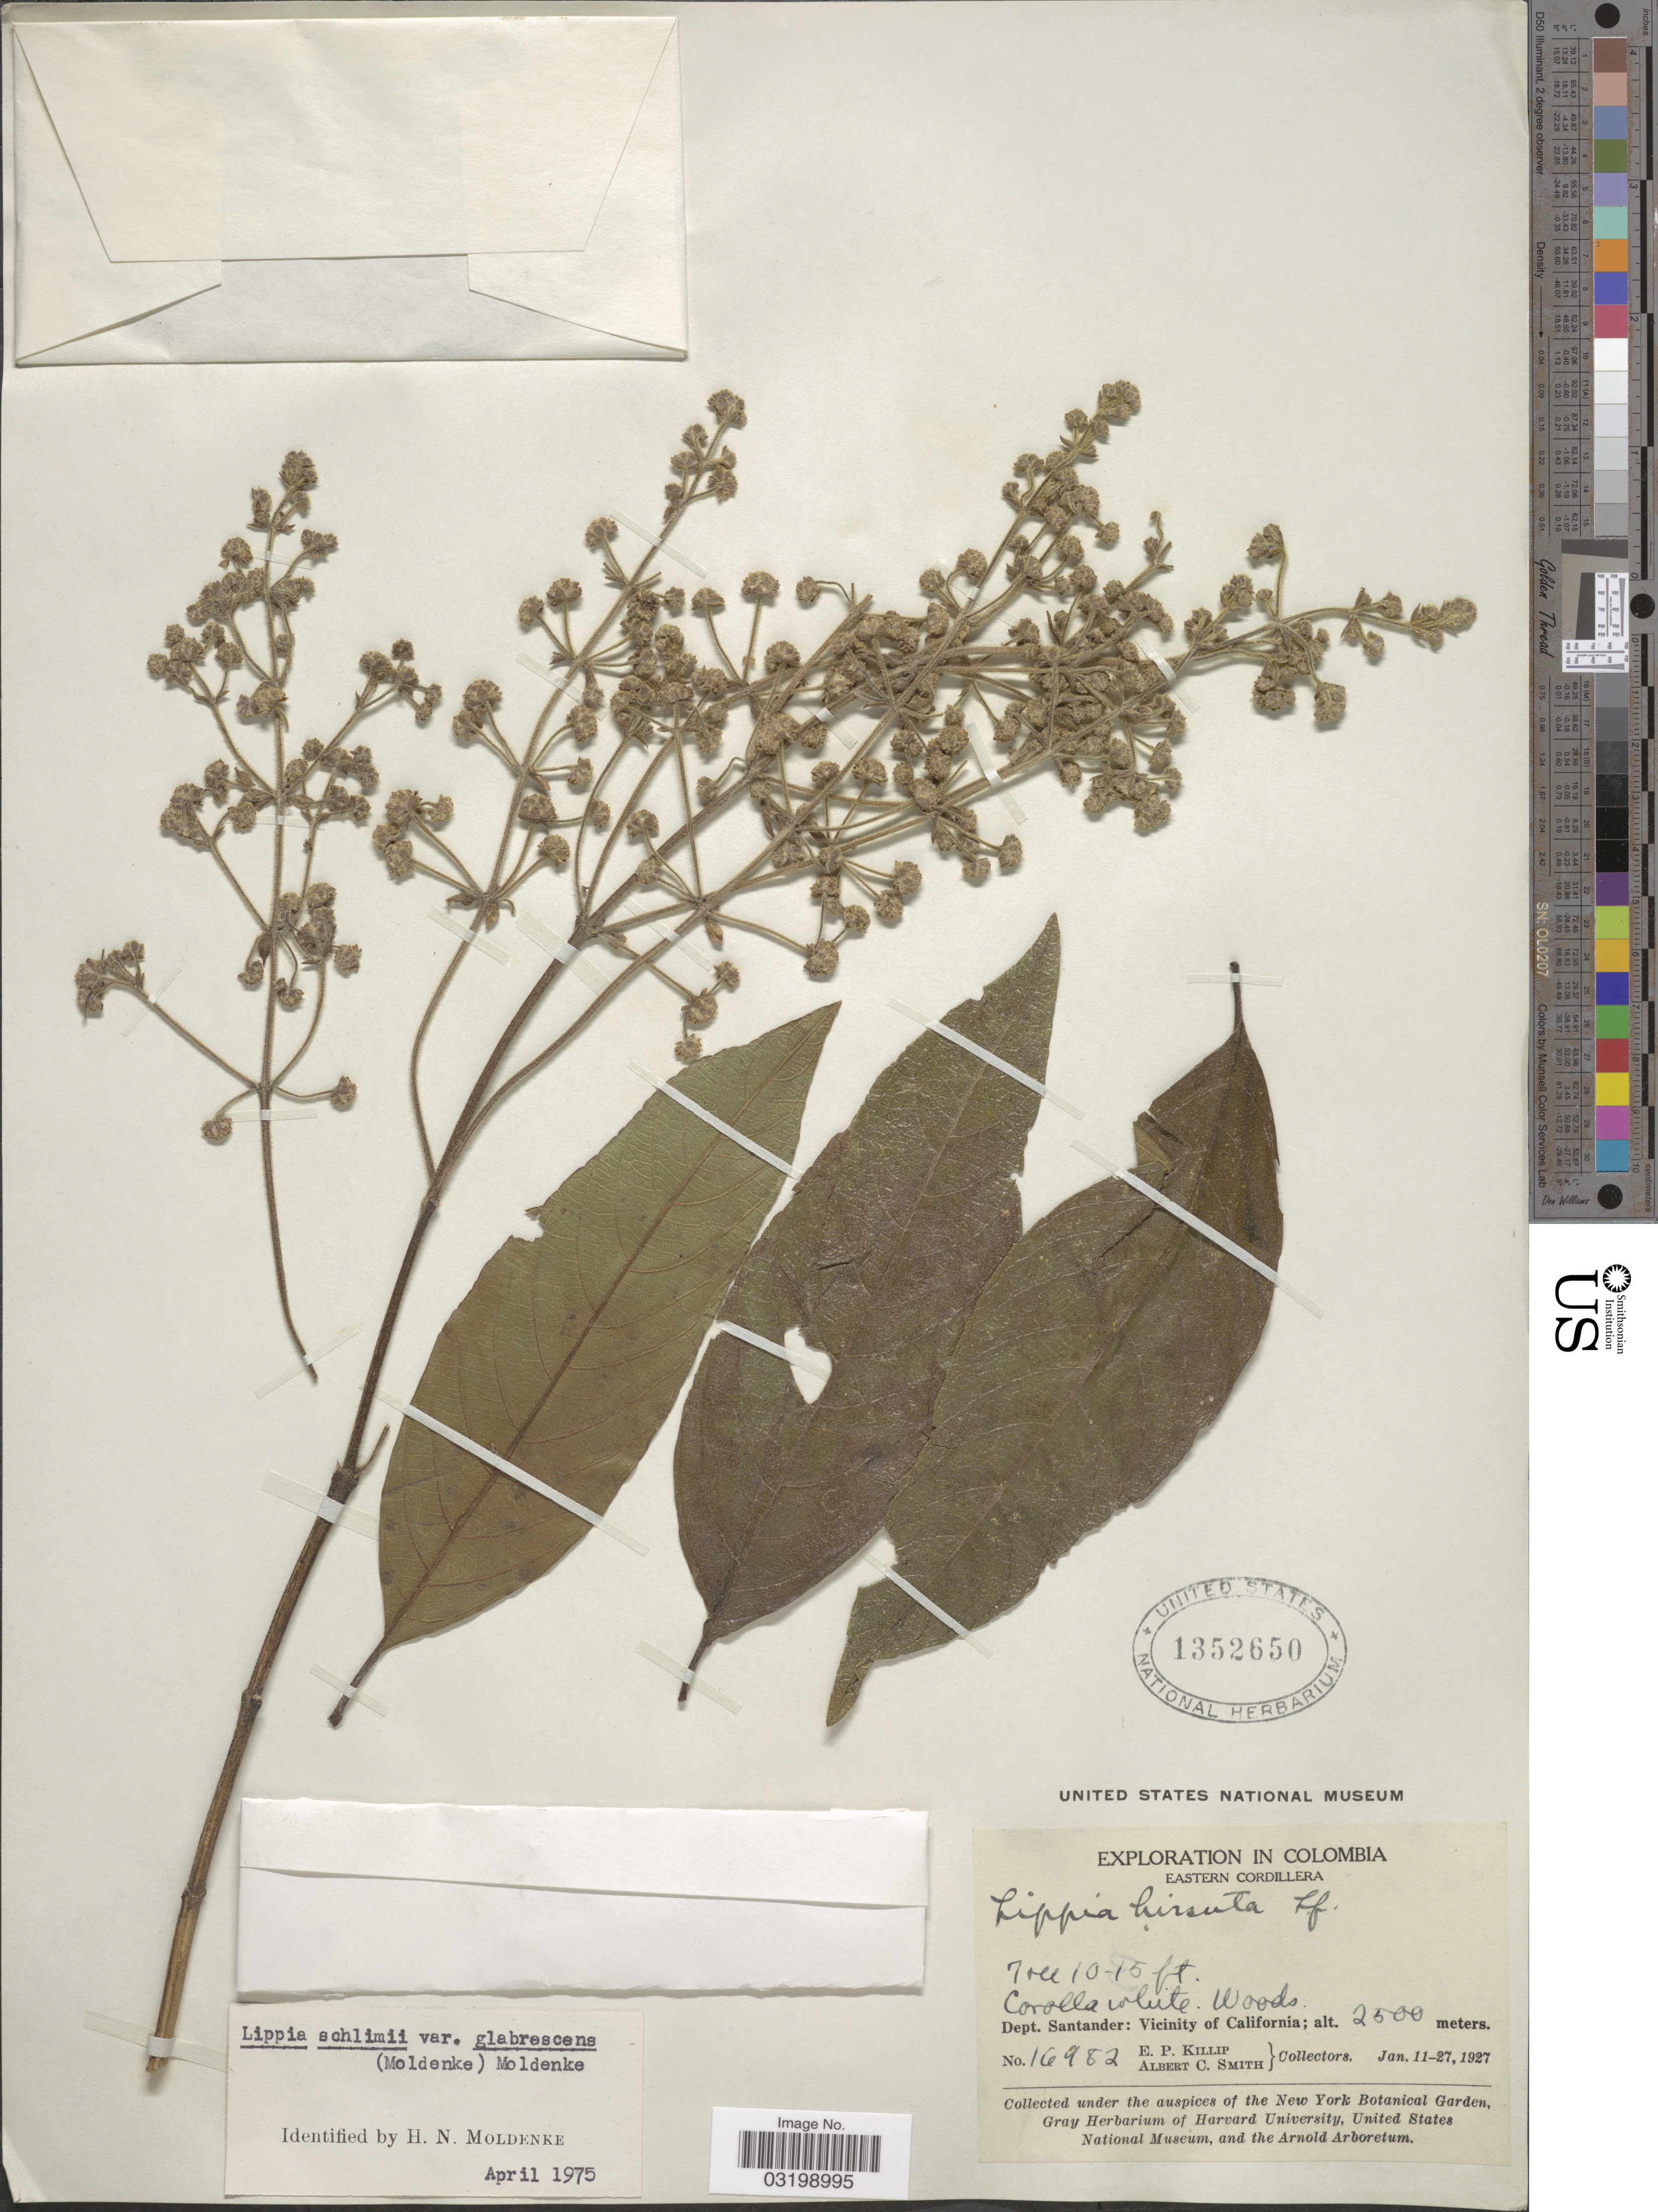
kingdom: Plantae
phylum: Tracheophyta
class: Magnoliopsida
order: Lamiales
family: Verbenaceae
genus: Lippia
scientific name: Lippia hirsuta var. glabrescens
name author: Moldenke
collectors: E. P. Killip & A. C. Smith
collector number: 16982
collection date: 1927-01-11/1927-01-27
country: Colombia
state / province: Santander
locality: Eastern Cordillera. Dept. Santander: Vicinity of California.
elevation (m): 2500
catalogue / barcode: US 1352650